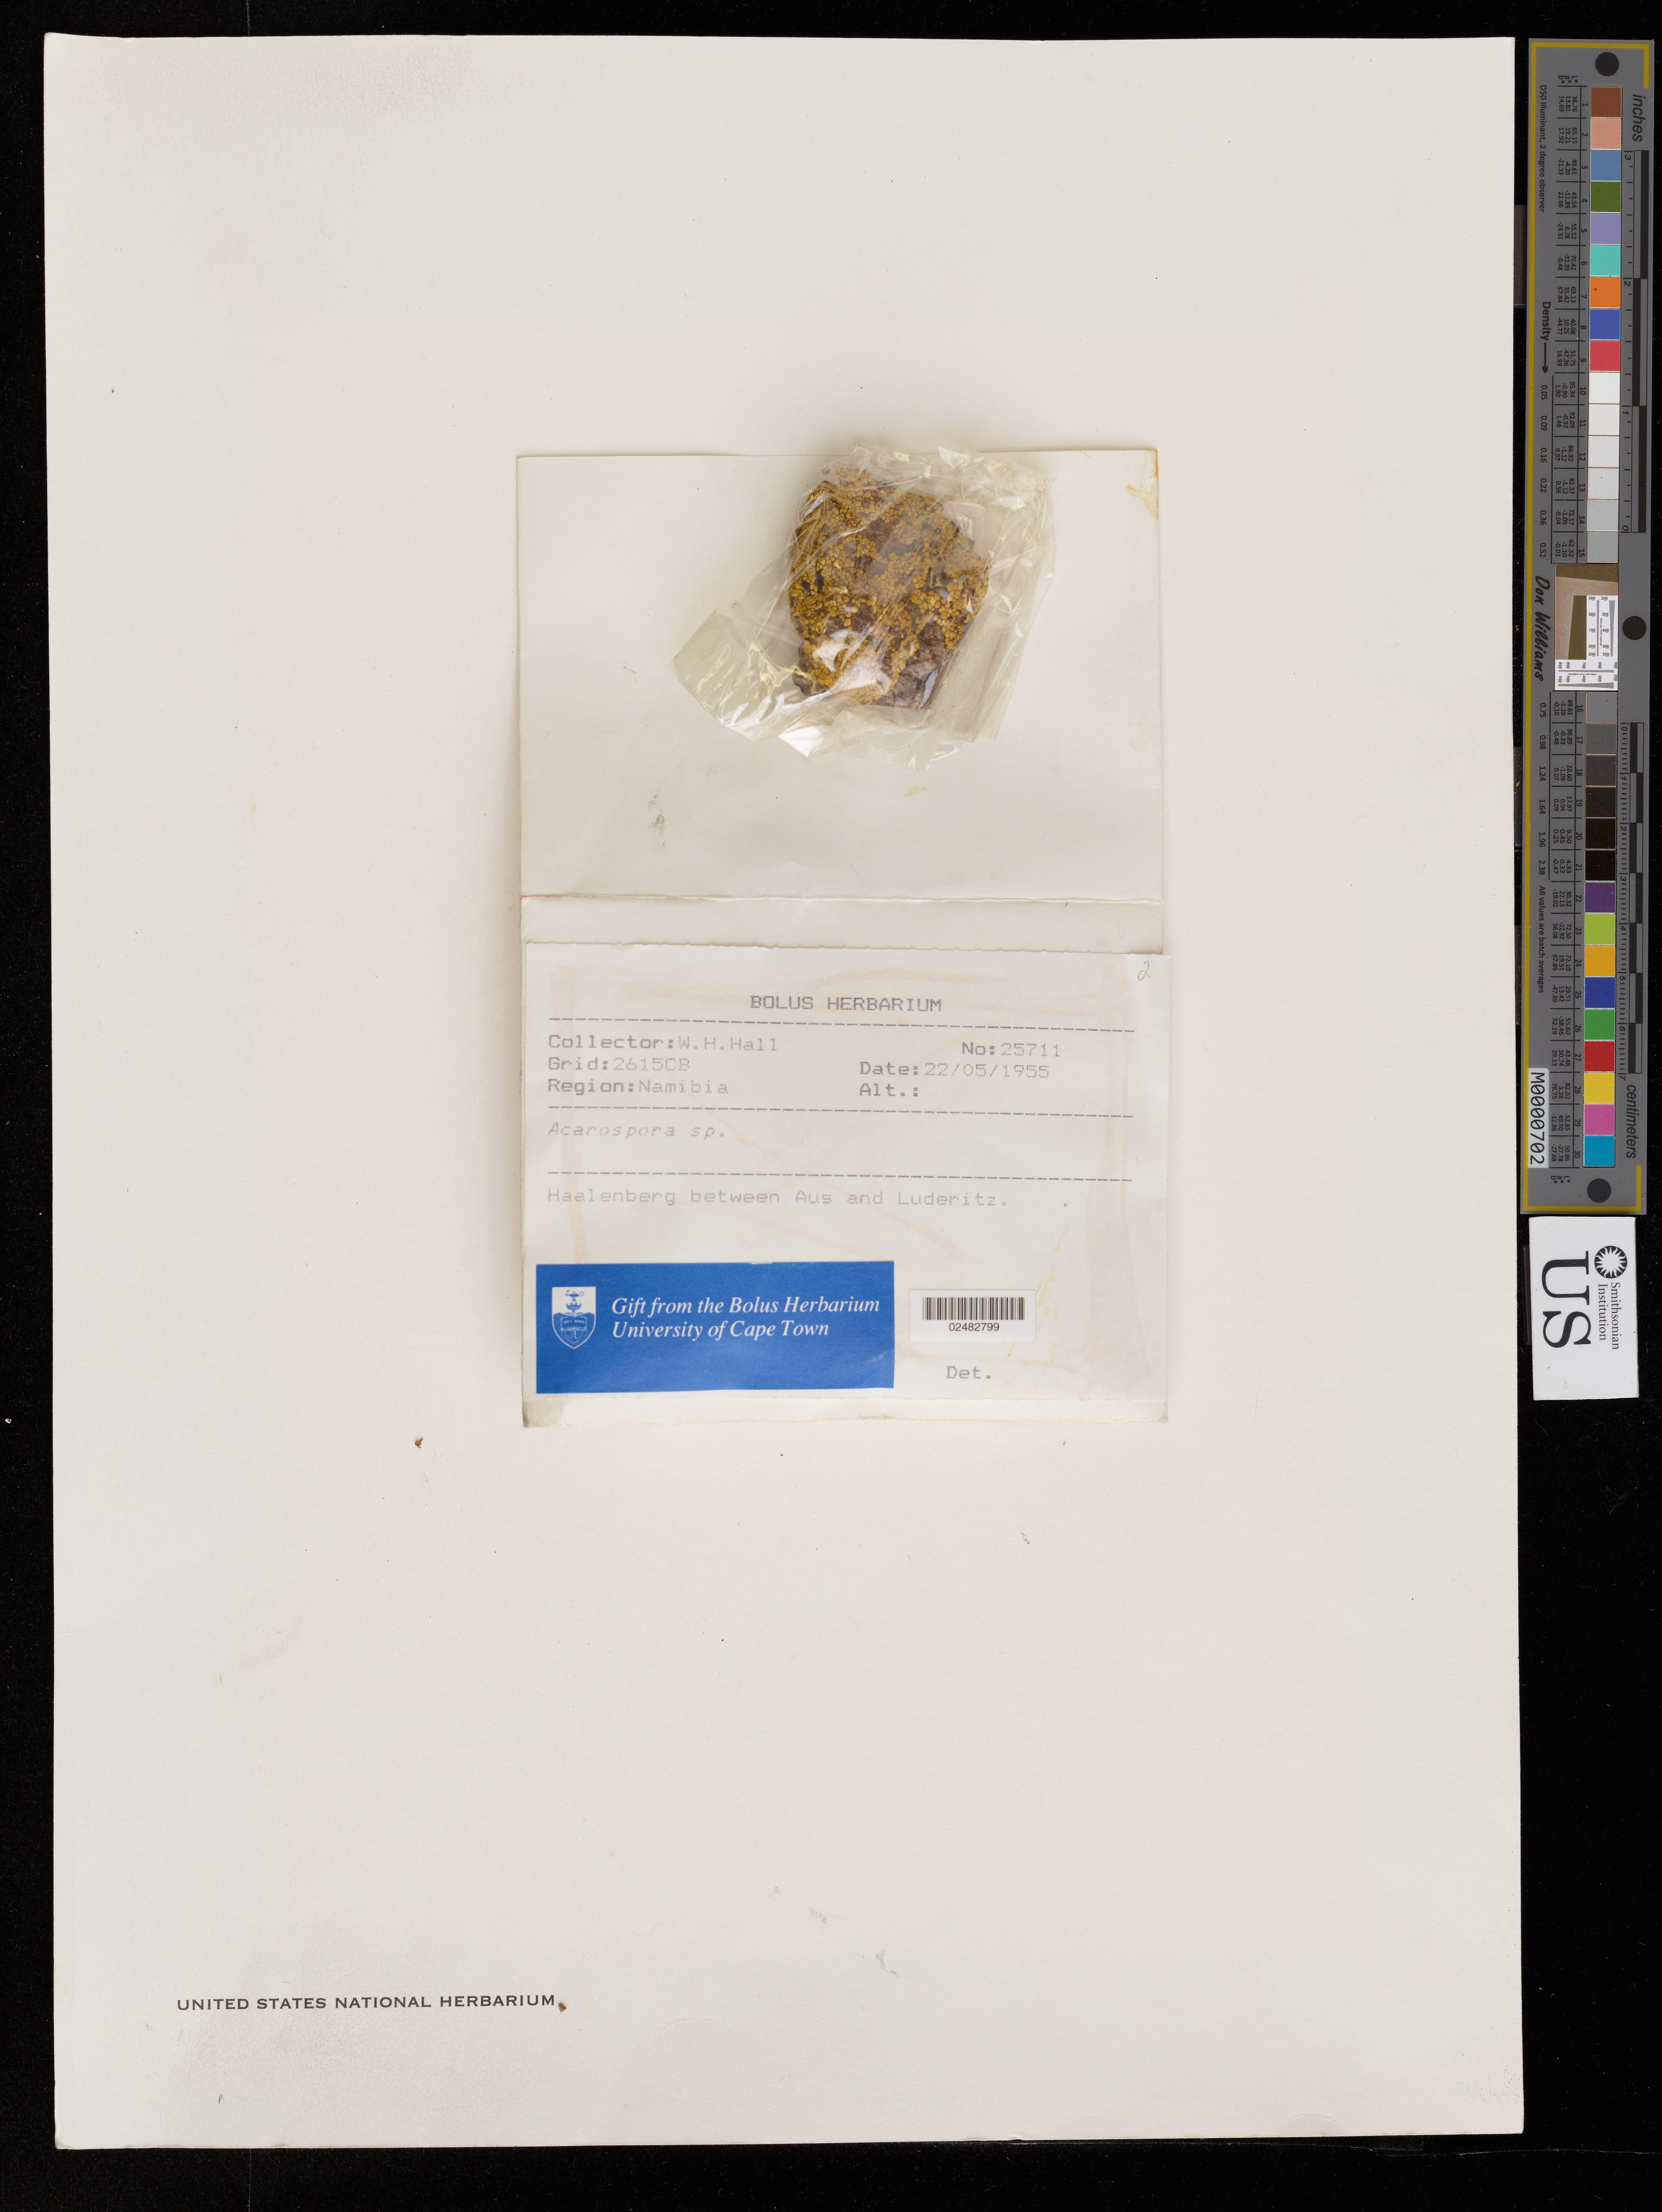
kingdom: Fungi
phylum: Ascomycota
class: Lecanoromycetes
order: Acarosporales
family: Acarosporaceae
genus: Acarospora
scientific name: Acarospora sp.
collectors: H. Hall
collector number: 25711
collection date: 1955-05-22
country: Namibia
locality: Haalenberg between Aus and Luderitz